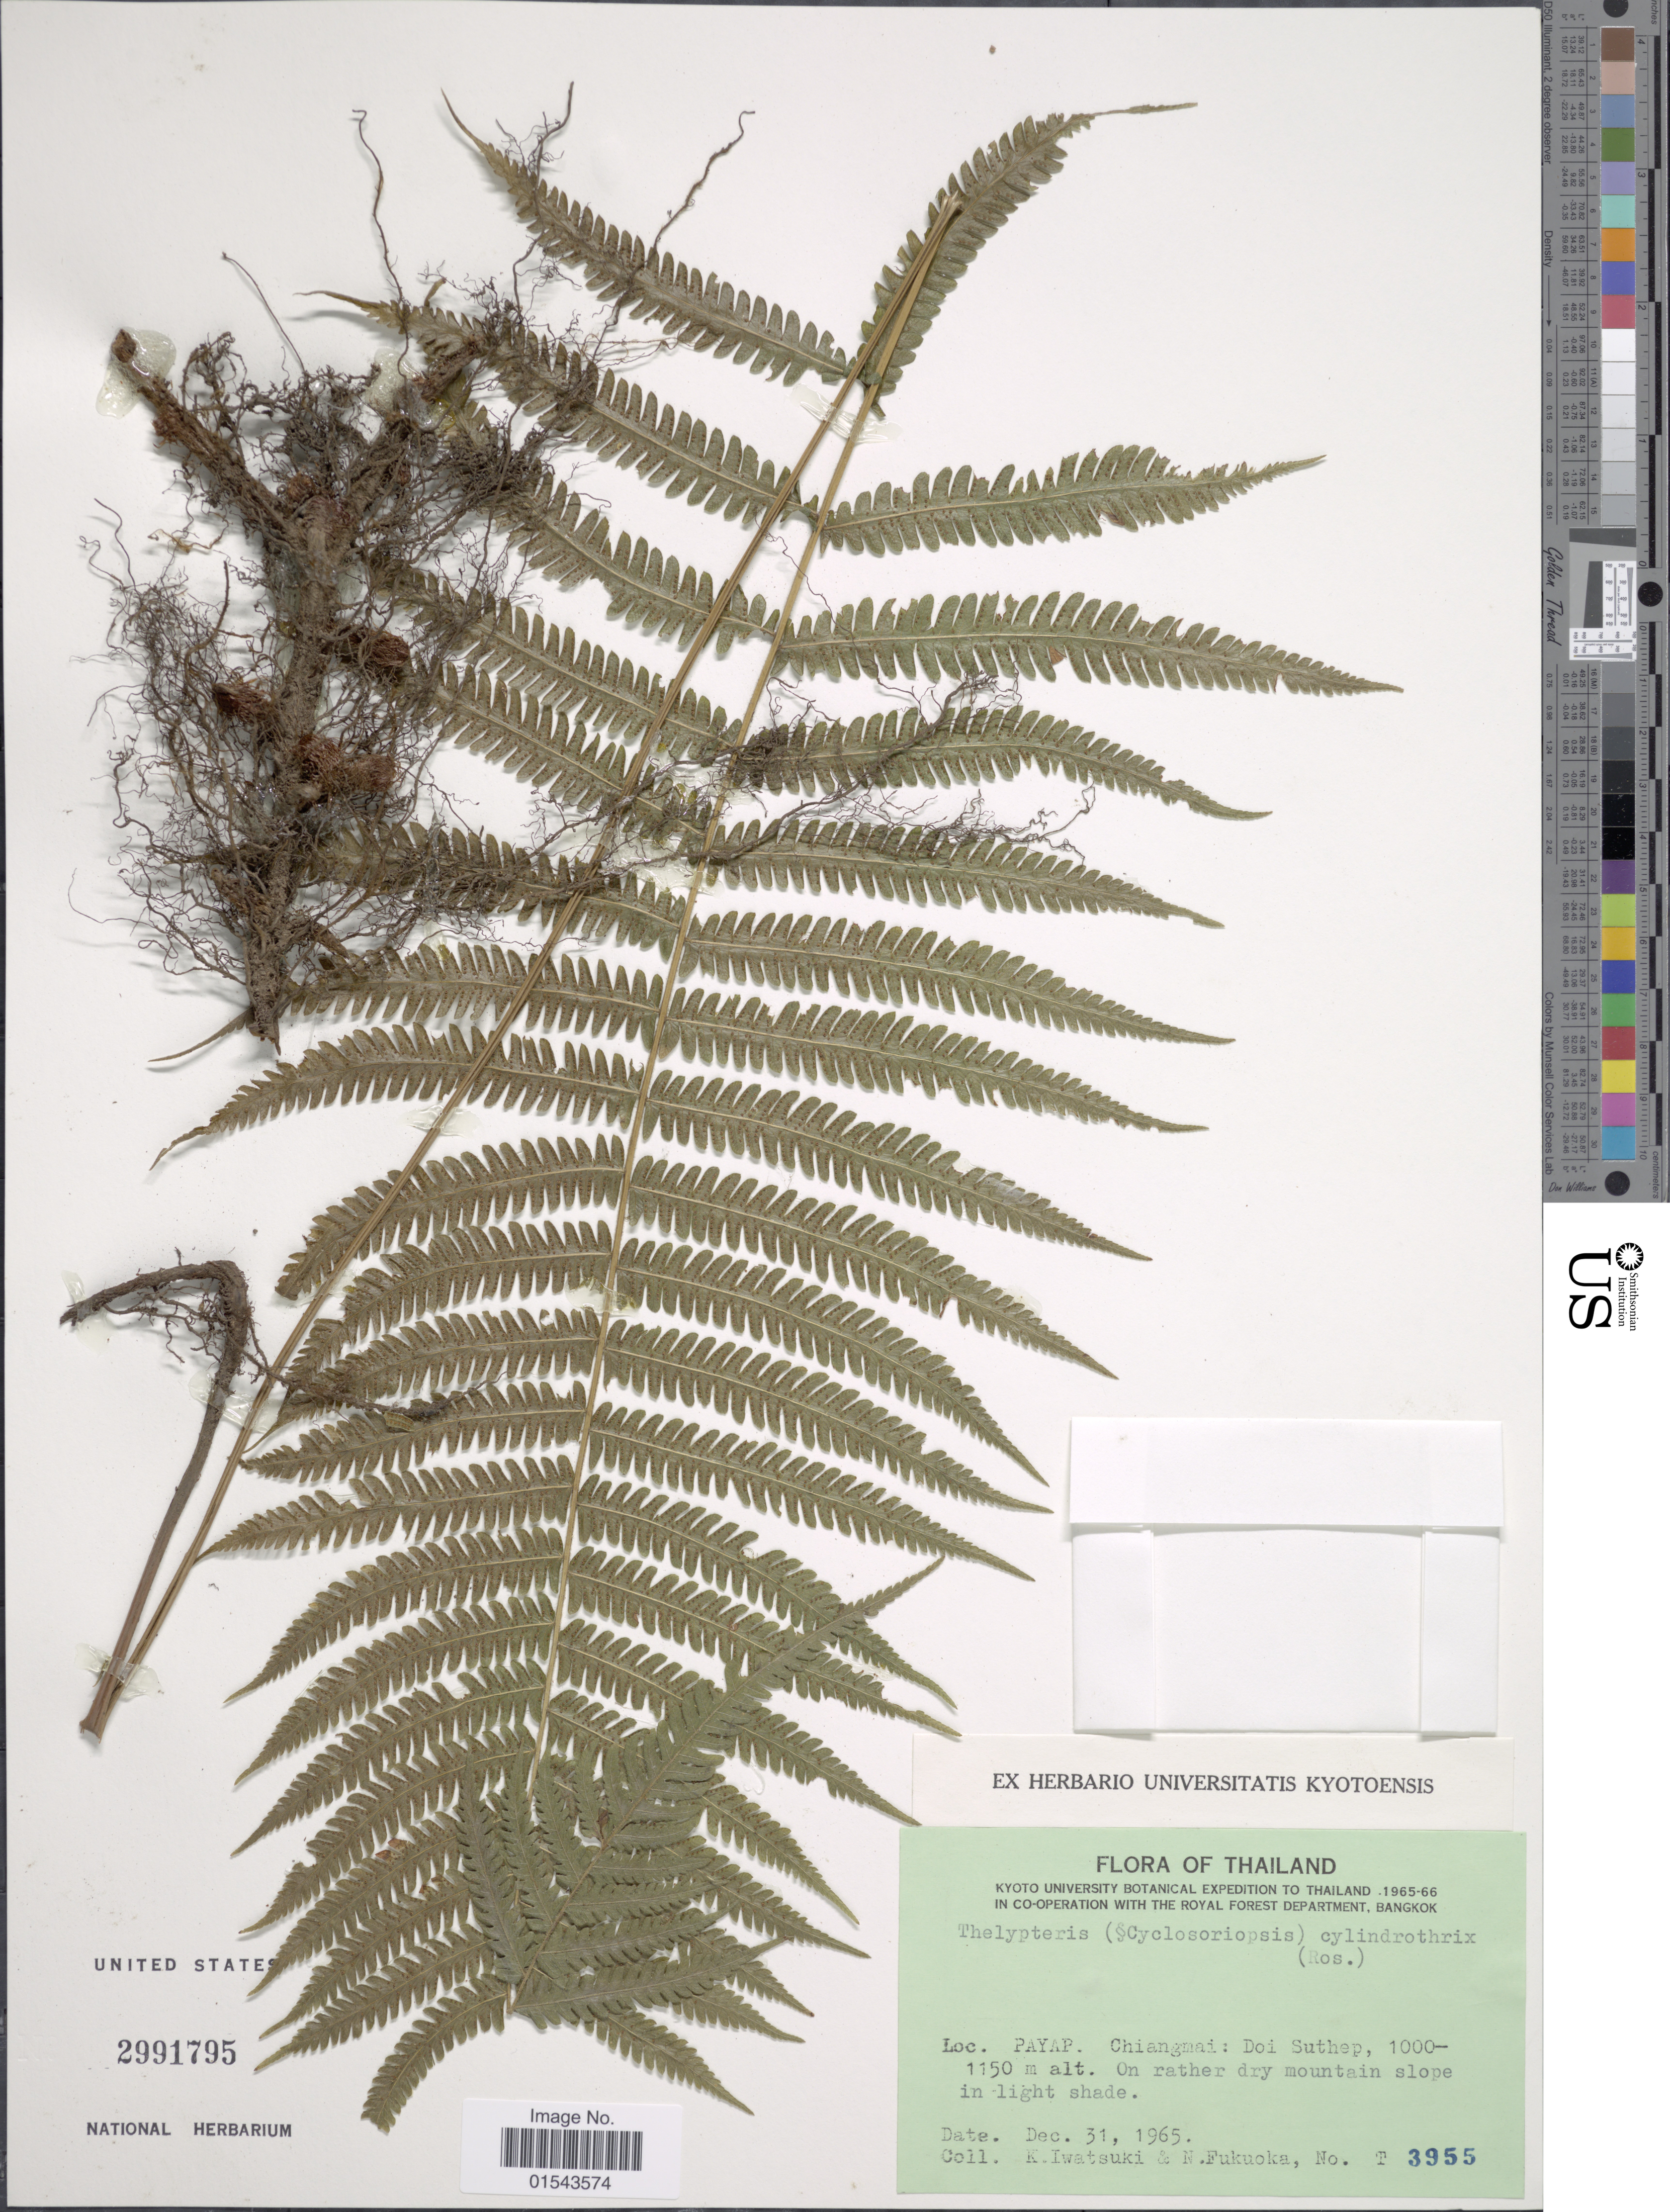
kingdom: Plantae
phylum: Tracheophyta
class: Polypodiopsida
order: Polypodiales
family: Thelypteridaceae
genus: Christella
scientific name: Christella clarkei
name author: (Bedd.) Holttum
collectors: K. Iwatsuki & N. Fukuoka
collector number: T 3955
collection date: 1965-12-31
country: Thailand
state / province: Chiang Mai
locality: Payap. Chiangmai: Doi Suthep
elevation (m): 1000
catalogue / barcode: US 2991795